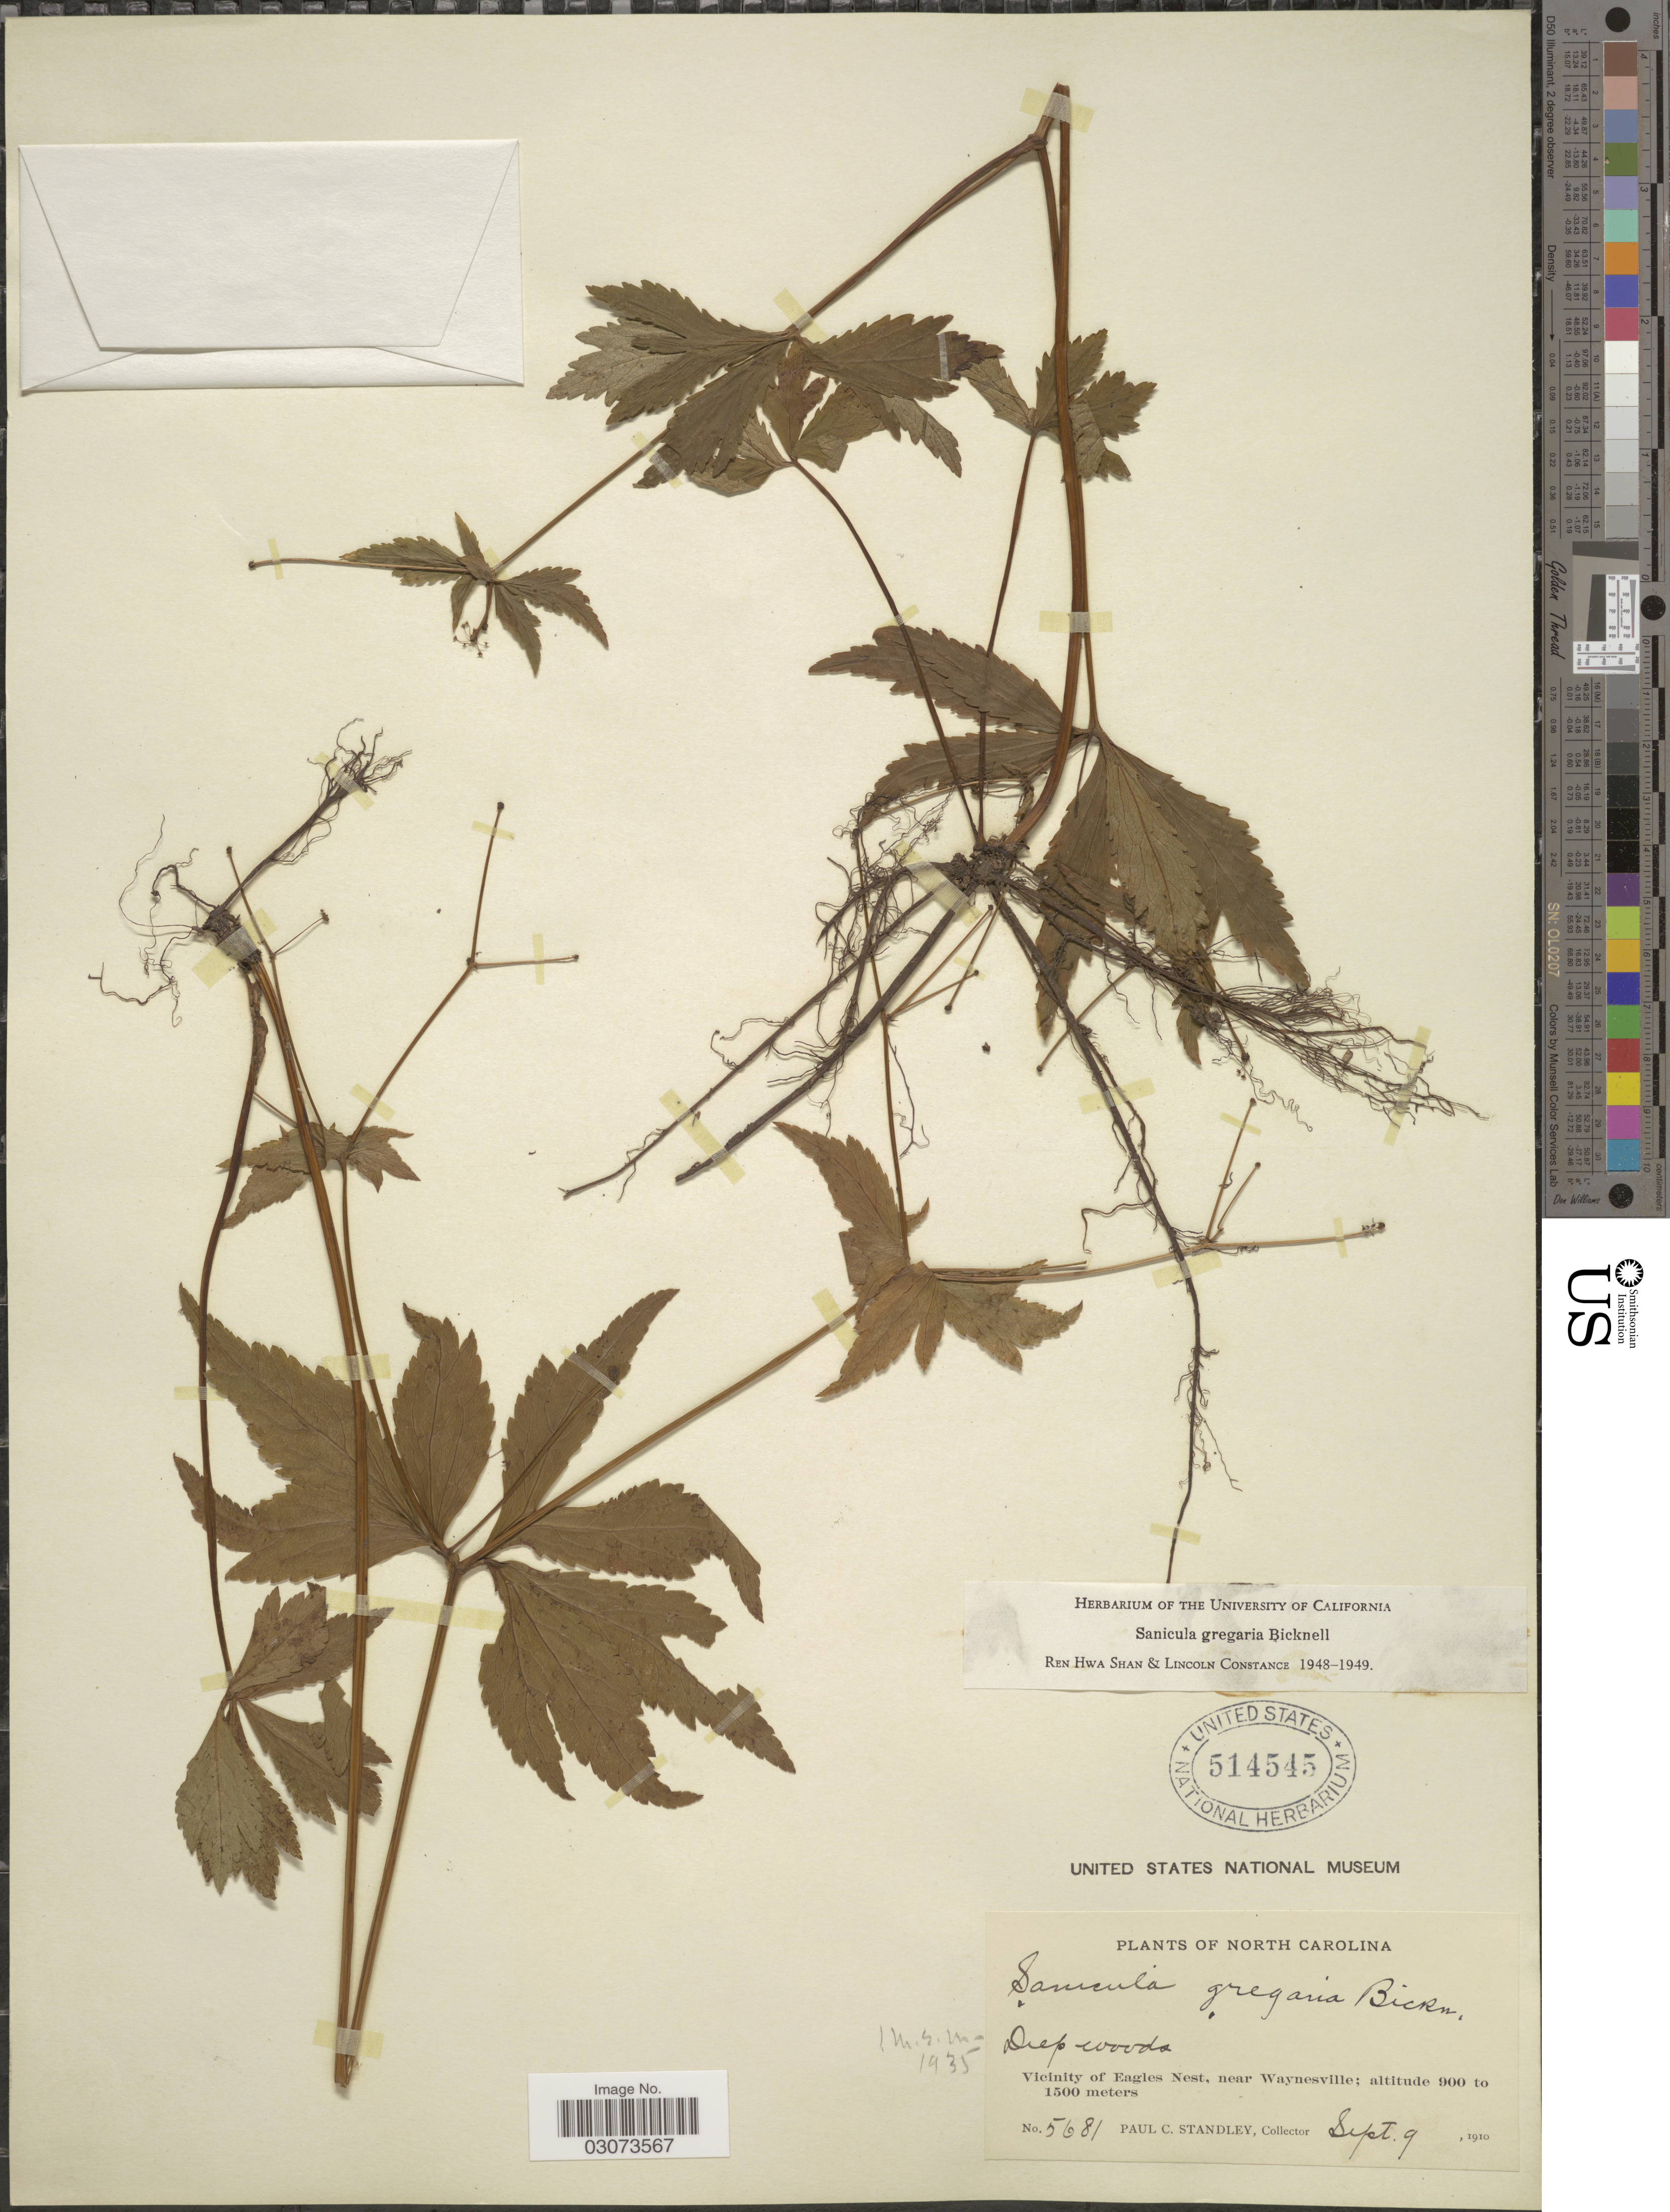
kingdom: Plantae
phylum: Tracheophyta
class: Magnoliopsida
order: Apiales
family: Apiaceae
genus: Sanicula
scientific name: Sanicula gregaria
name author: E.P. Bicknell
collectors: P. C. Standley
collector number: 5681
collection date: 1910-09-09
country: United States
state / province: North Carolina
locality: Vicinity of Eagles Nest, near Waynesville.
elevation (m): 900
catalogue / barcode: US 514545